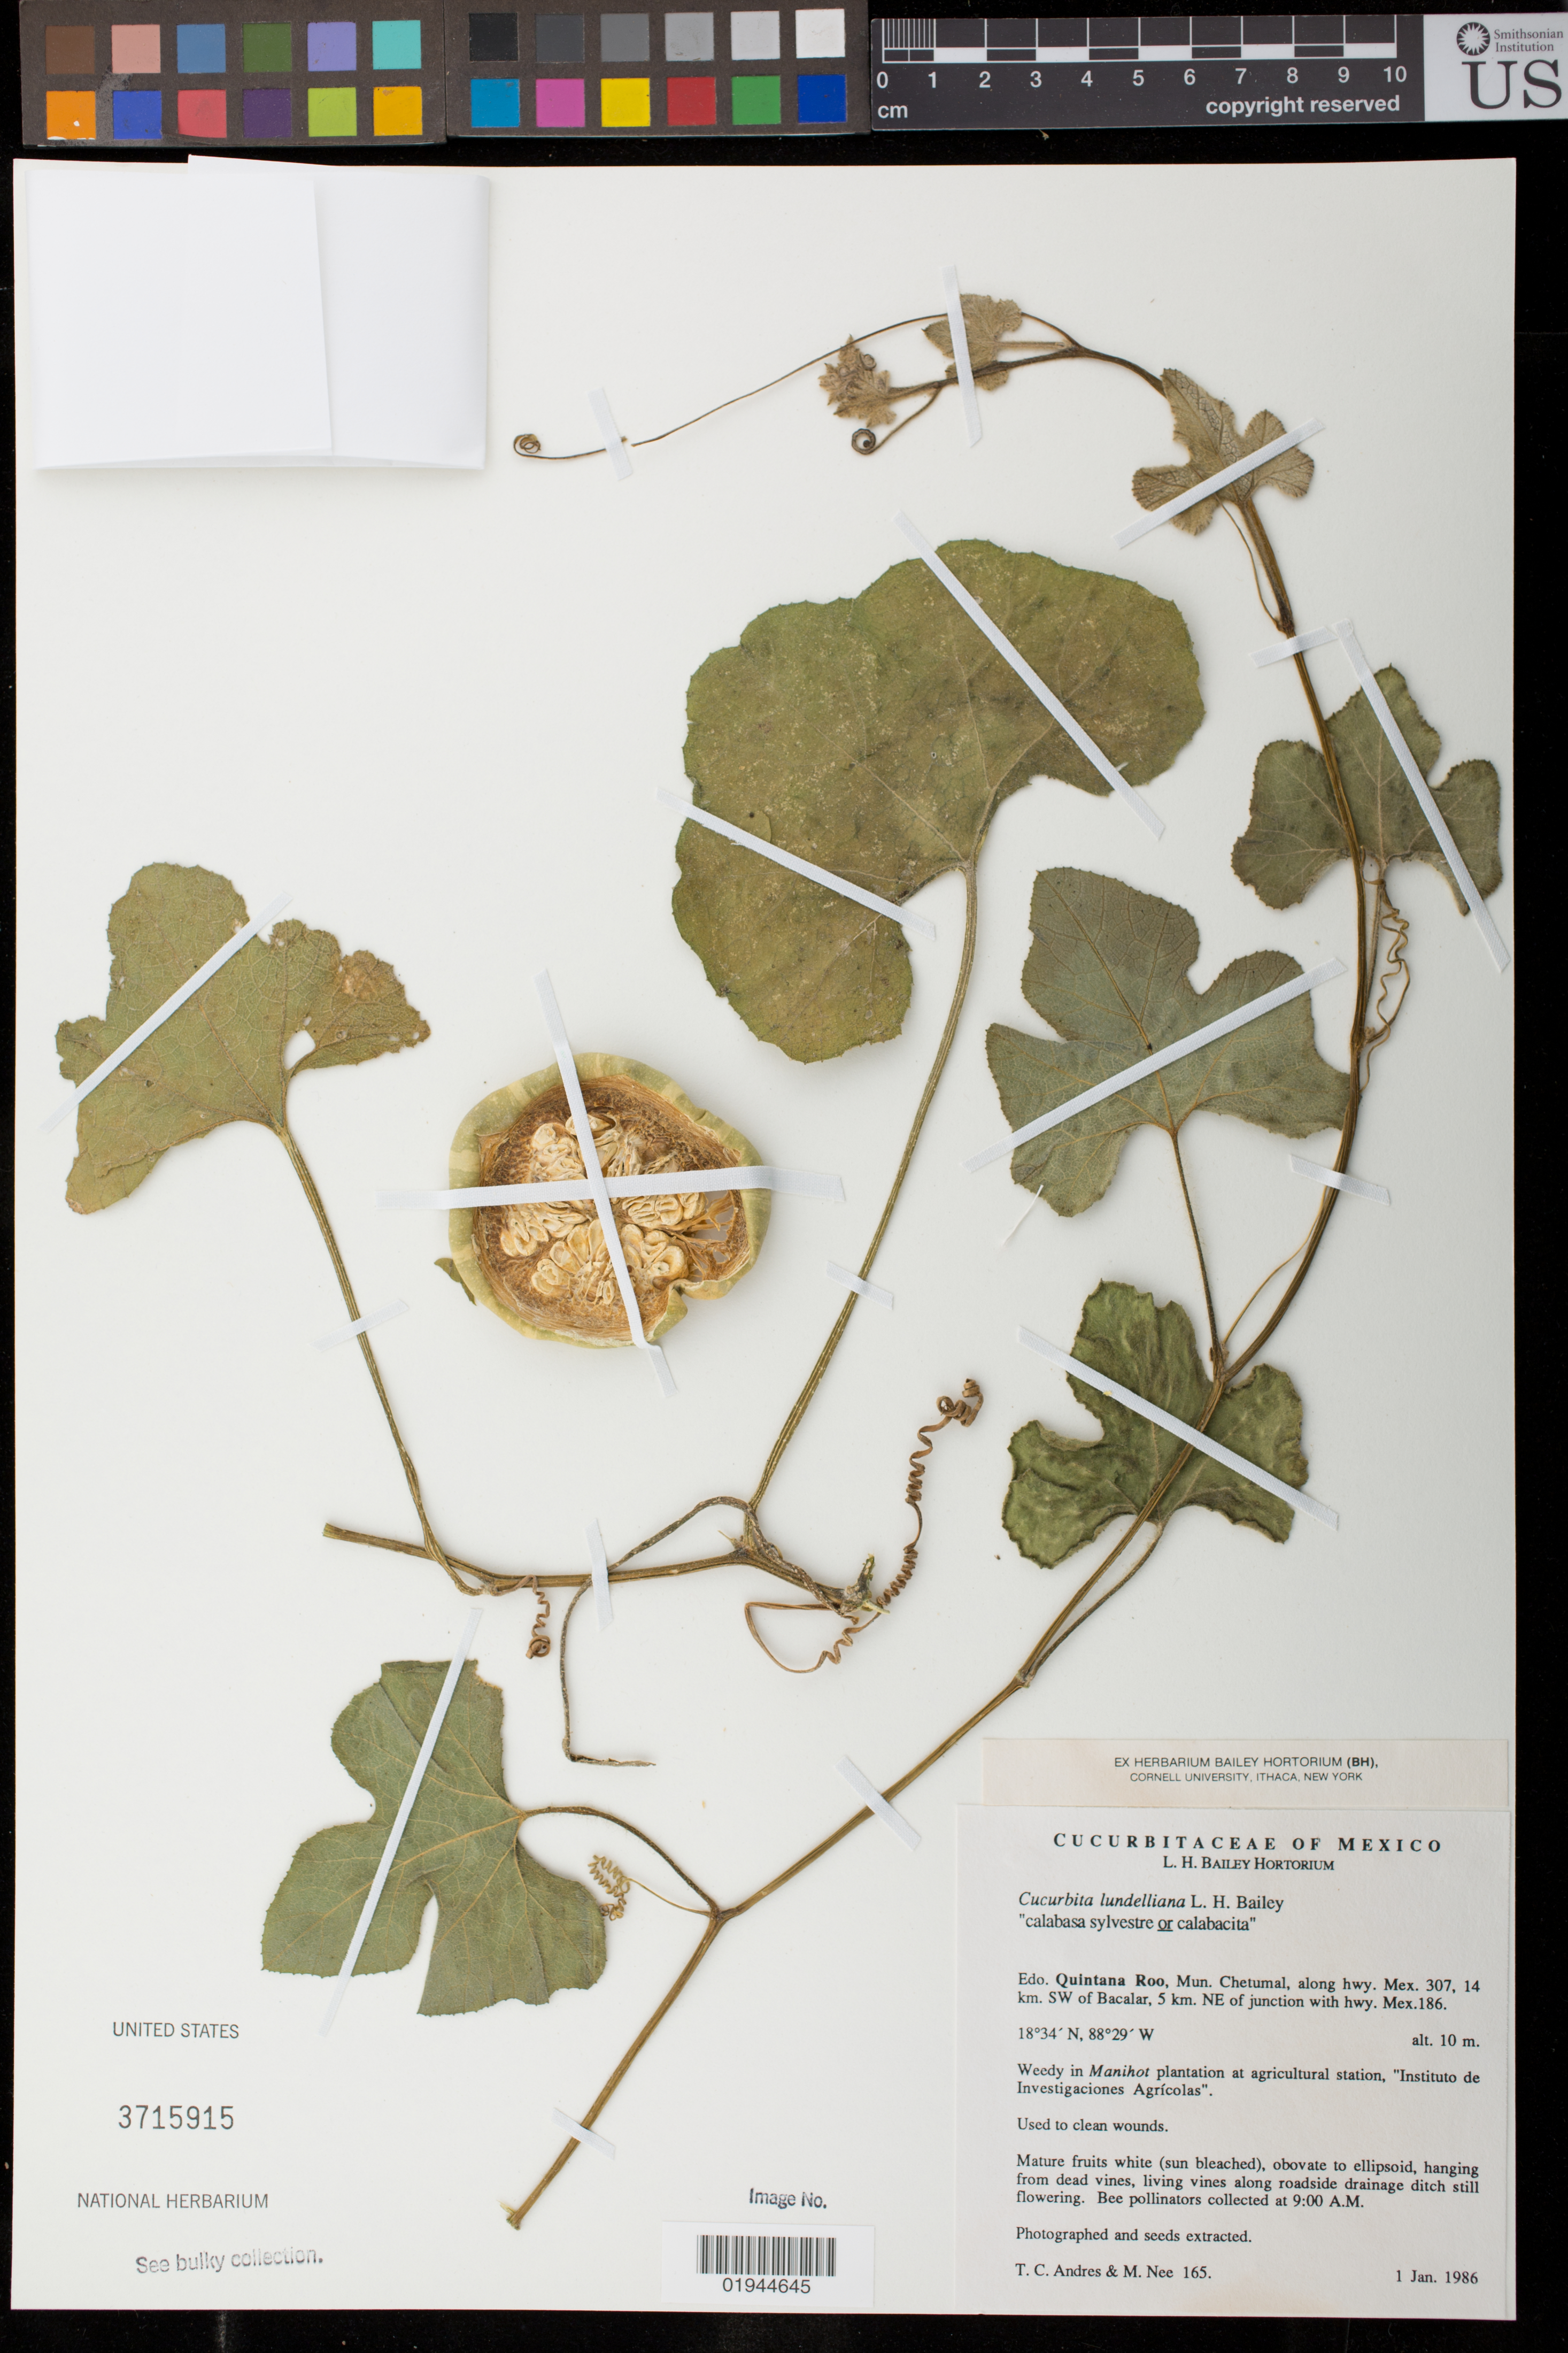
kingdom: Plantae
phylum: Tracheophyta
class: Magnoliopsida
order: Cucurbitales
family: Cucurbitaceae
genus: Cucurbita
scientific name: Cucurbita lundelliana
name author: L.H. Bailey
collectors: T. C. Andres & M. Nee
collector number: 165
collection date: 1986-01-01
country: Mexico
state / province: Quintana Roo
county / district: Chetumal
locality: along hwy. Mex. 307, 14 km. SW of Bacalar, 5 km. NE of junction with hwy. Mex. 186.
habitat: Weedy in Manihot plantation in agricultural station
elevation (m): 10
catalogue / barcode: US 3715915